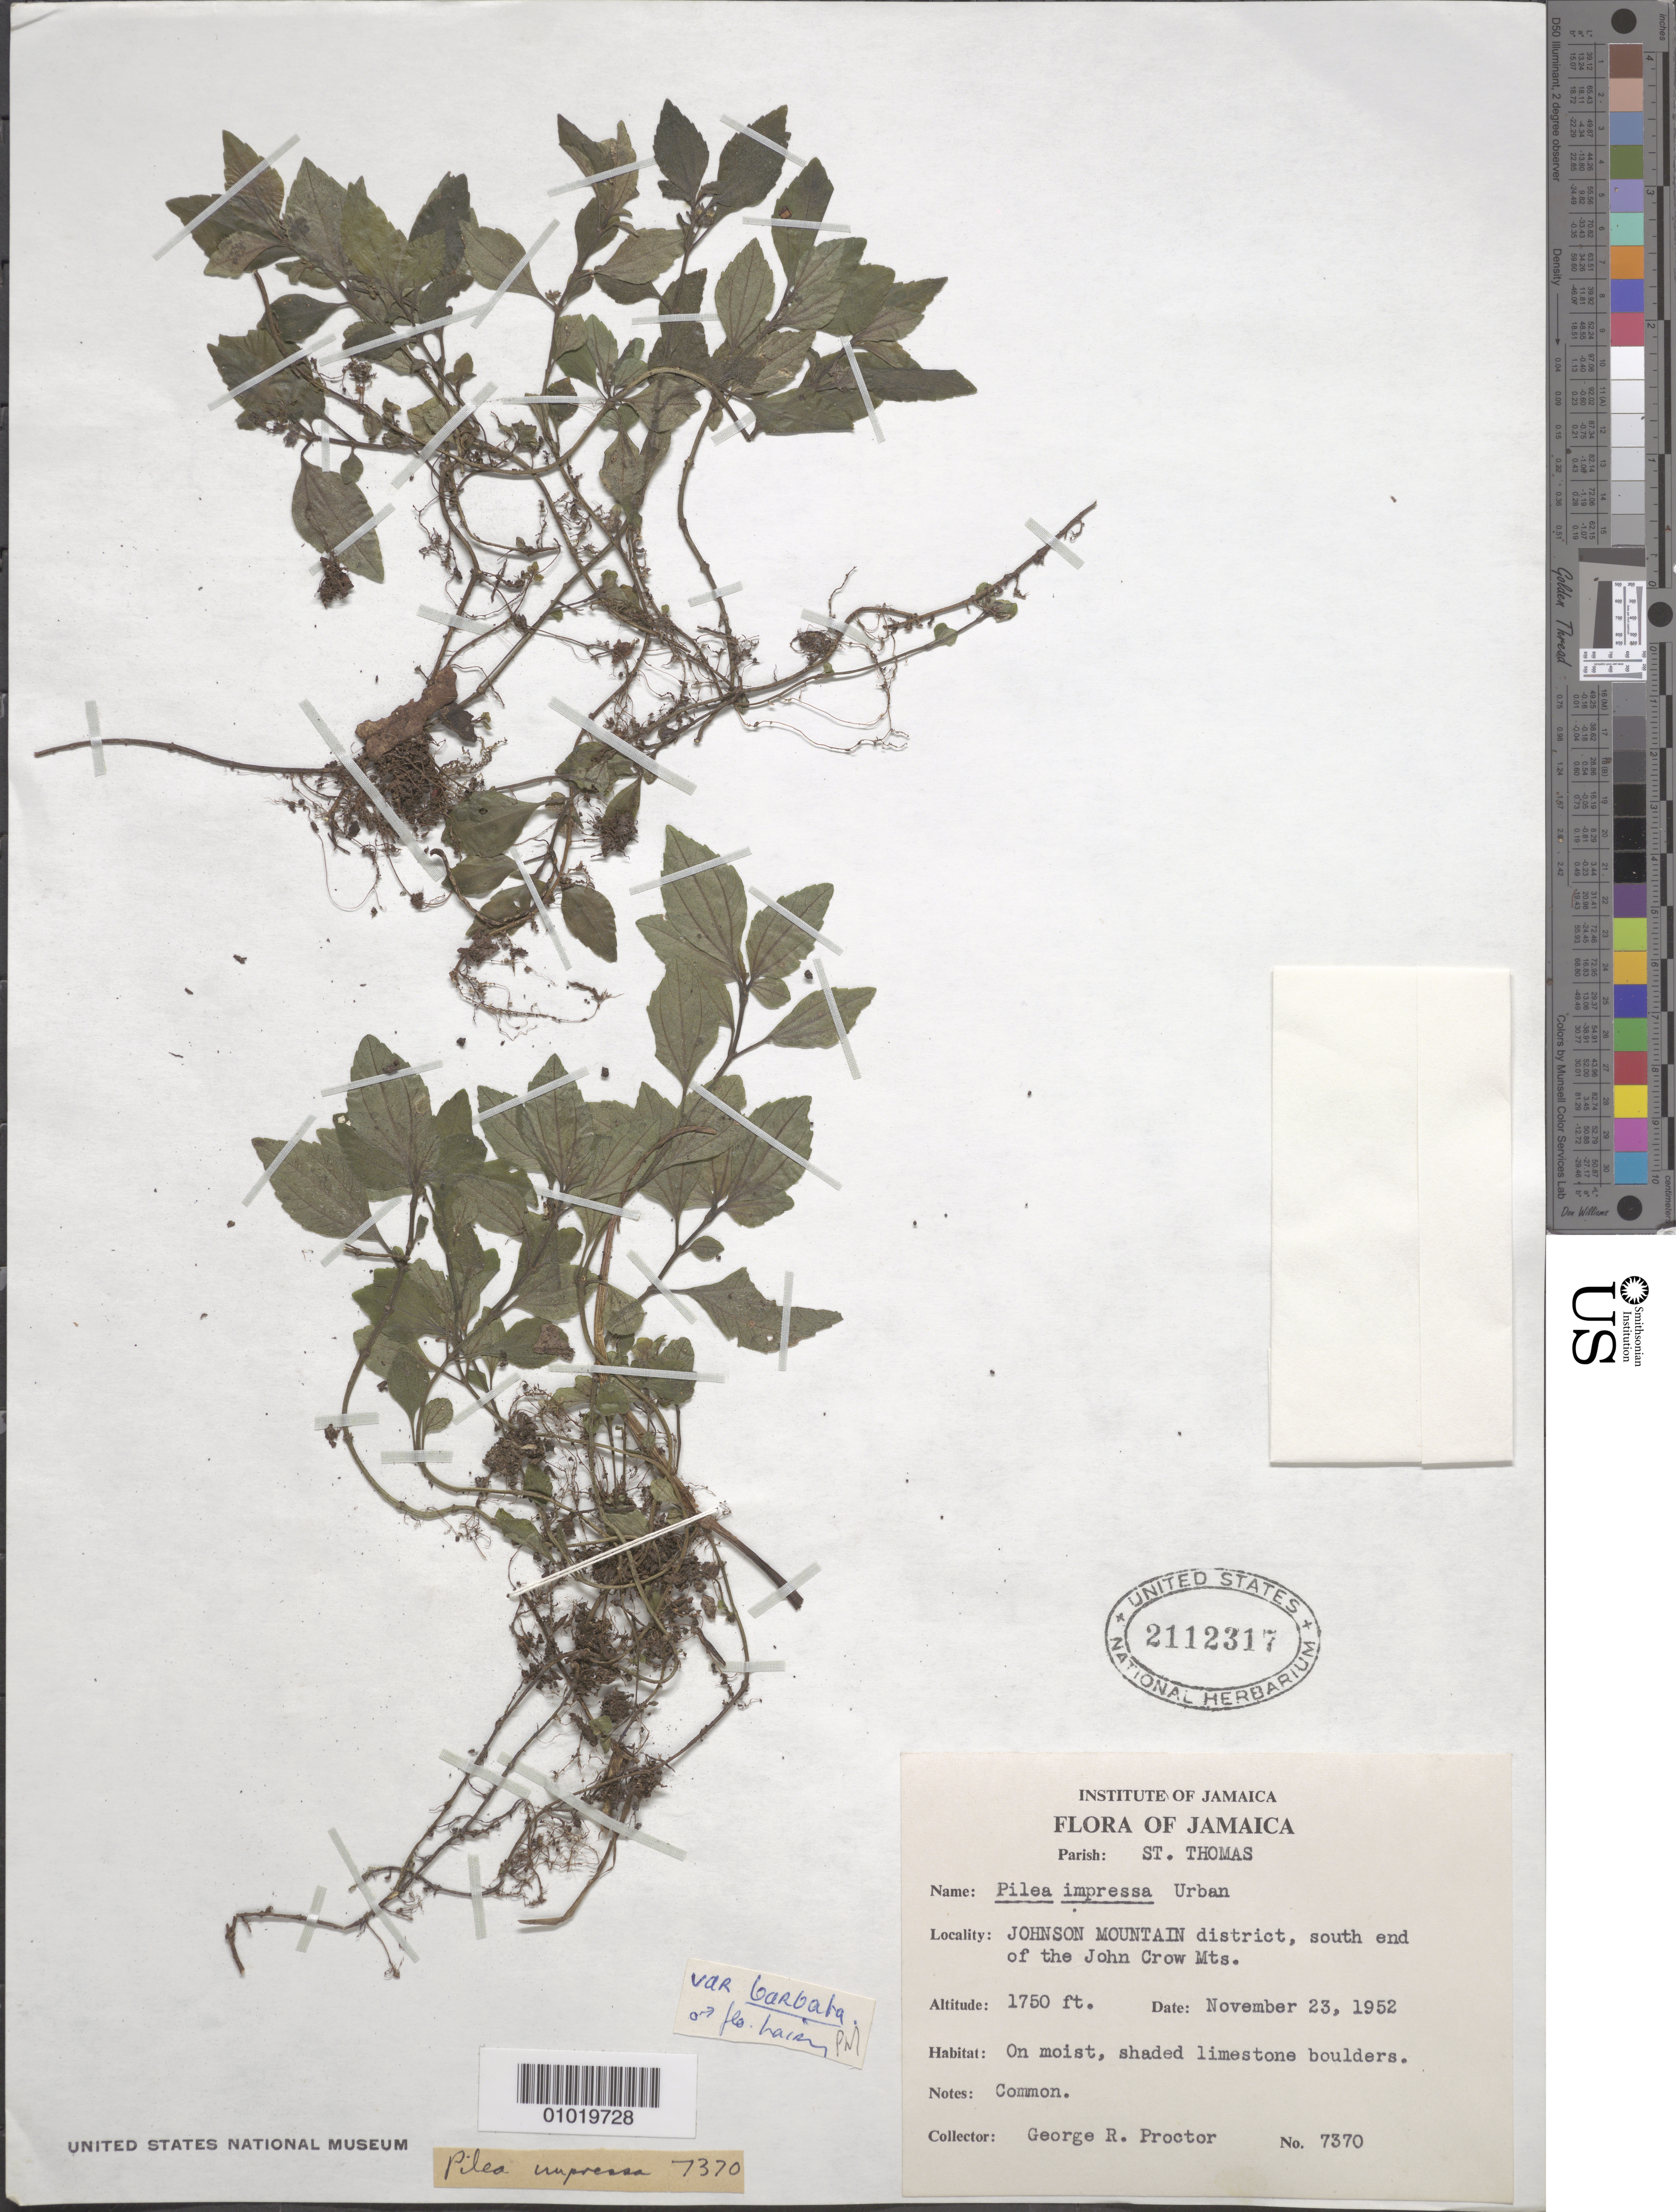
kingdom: Plantae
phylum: Tracheophyta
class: Magnoliopsida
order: Rosales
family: Urticaceae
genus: Pilea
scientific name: Pilea impressa var. barbata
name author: C.D. Adams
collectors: G. R. Proctor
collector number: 7370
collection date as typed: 23 Nov 1952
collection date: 1952-11-23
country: Jamaica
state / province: Saint Thomas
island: Jamaica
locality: Johnson Mountain district, S end of the John Crow Mts.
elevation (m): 533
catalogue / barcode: US 2112317